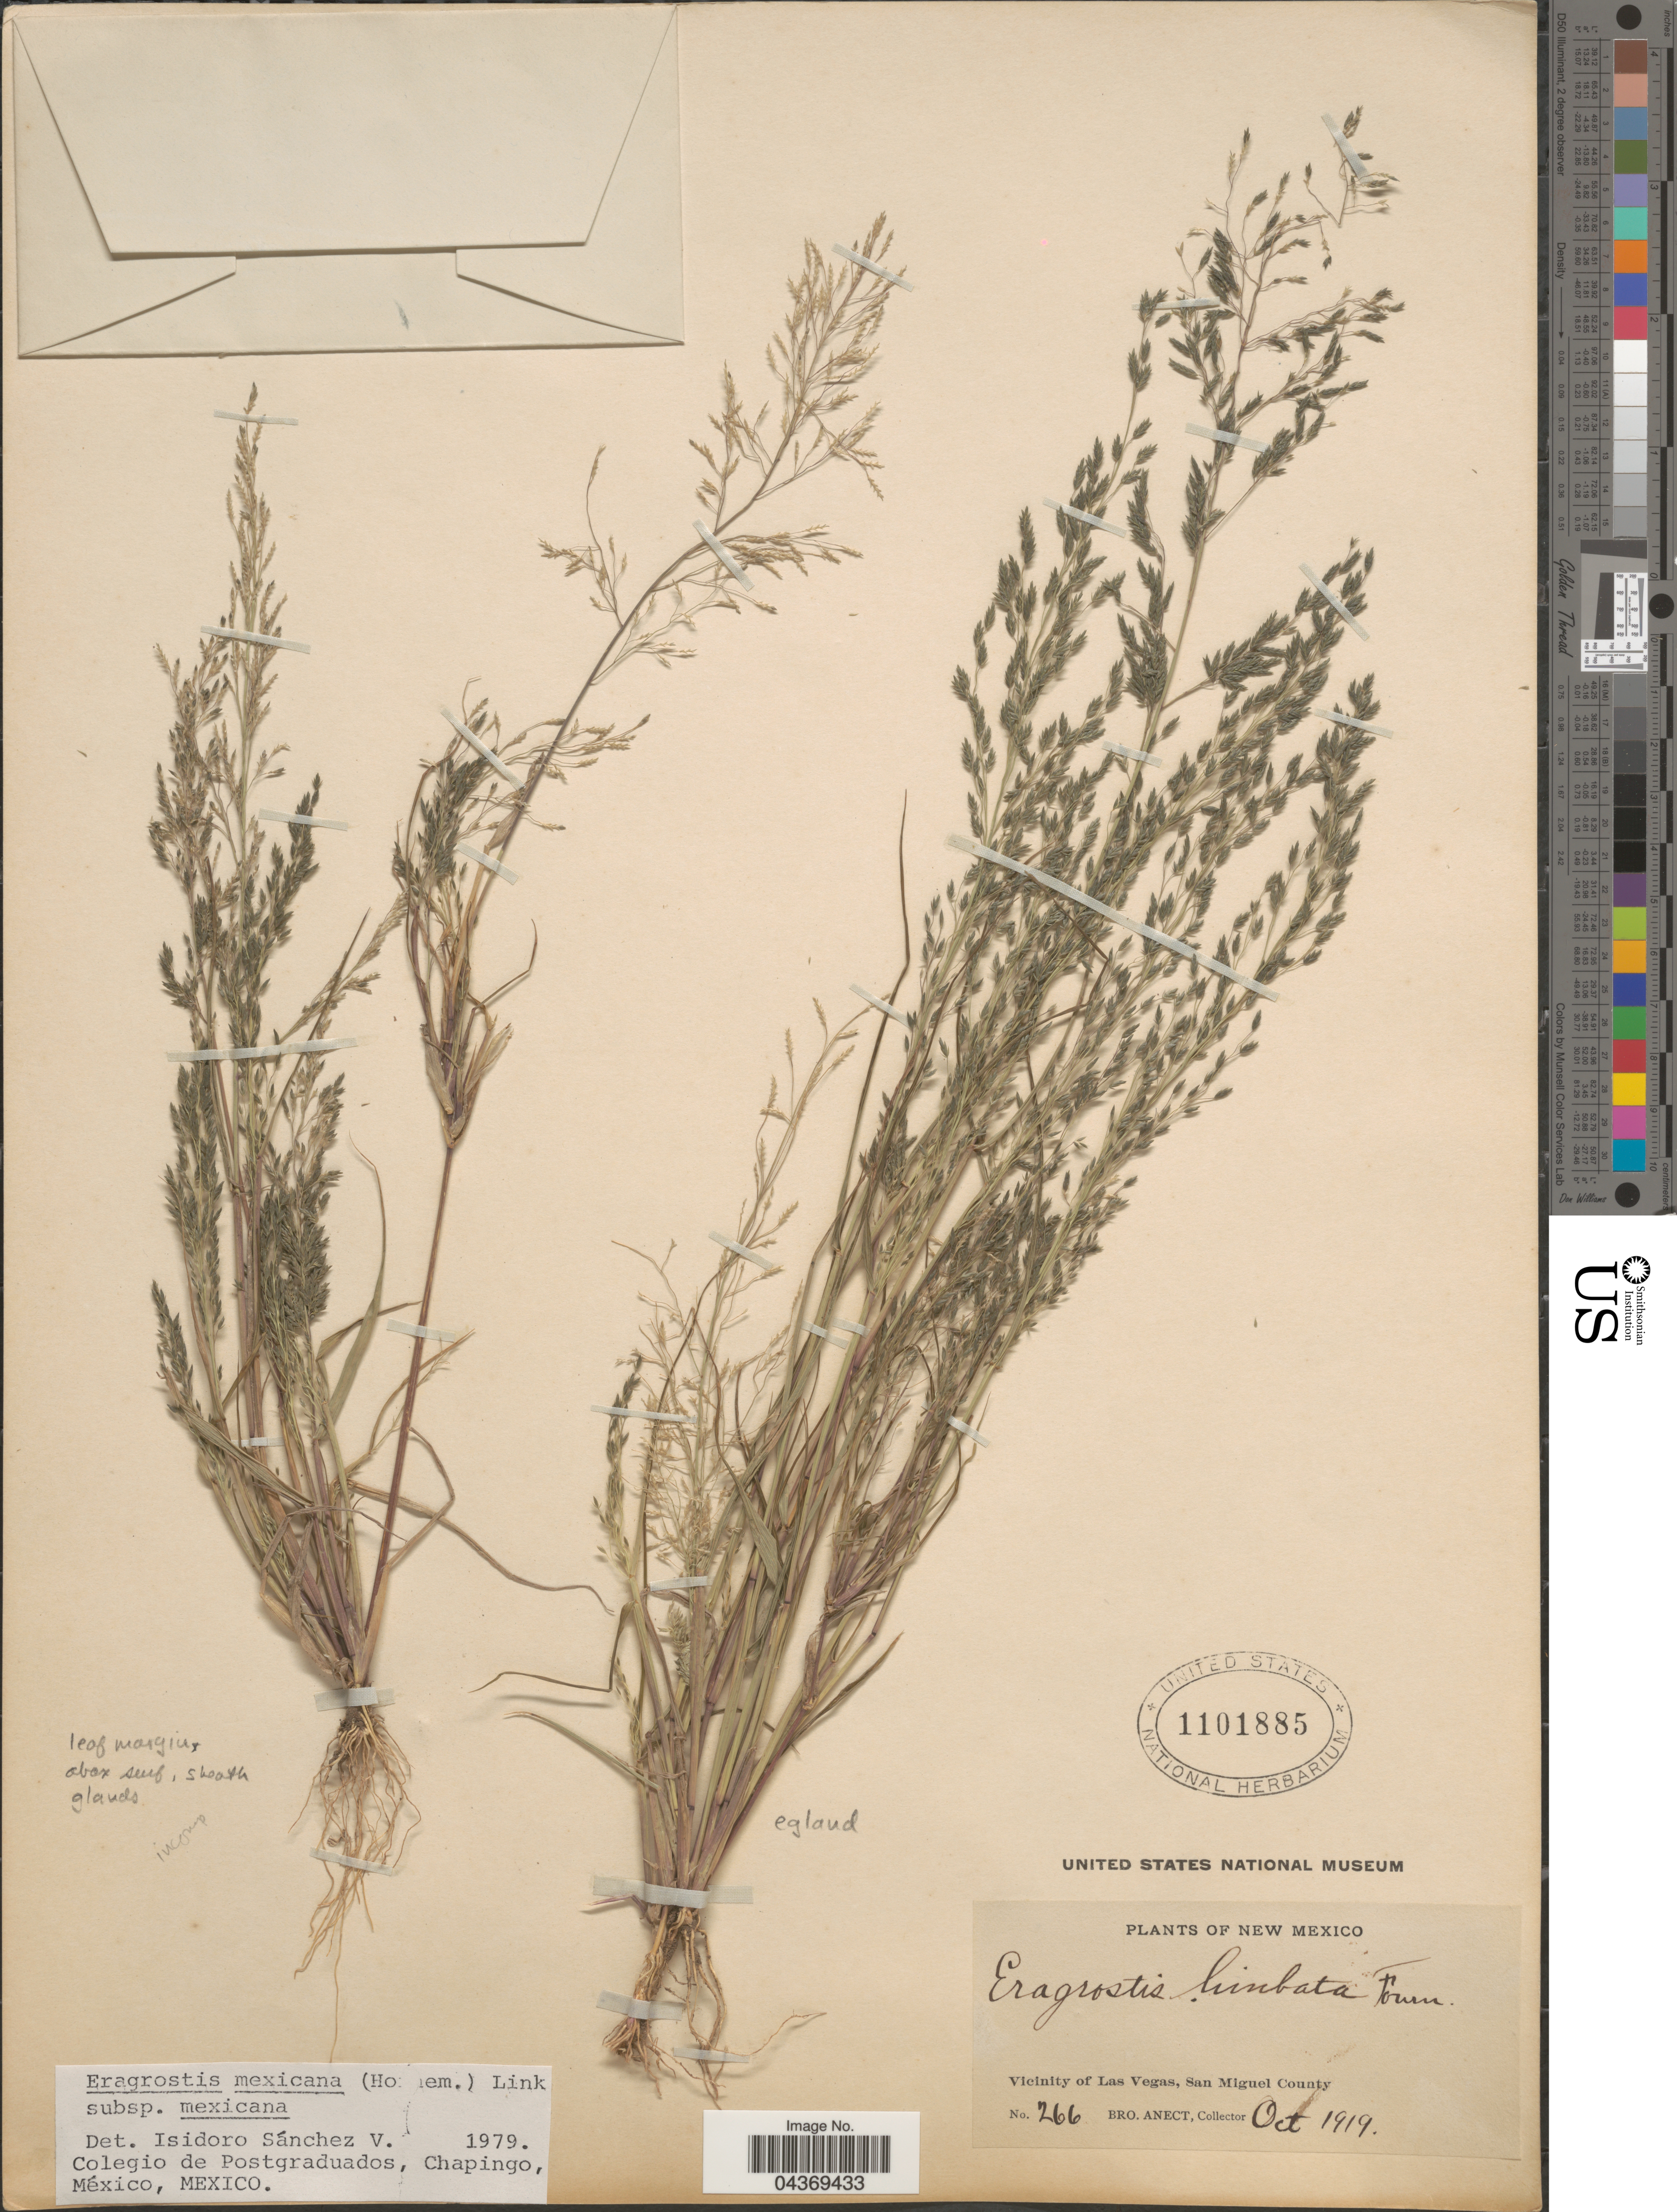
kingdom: Plantae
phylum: Tracheophyta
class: Liliopsida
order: Poales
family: Poaceae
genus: Eragrostis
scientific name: Eragrostis mexicana subsp. mexicana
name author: (Hornem.) Link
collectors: B. Anect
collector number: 266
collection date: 1919-10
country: United States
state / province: New Mexico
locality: Vicinity of Las Vegas, San Miguel County.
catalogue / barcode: US 1101885